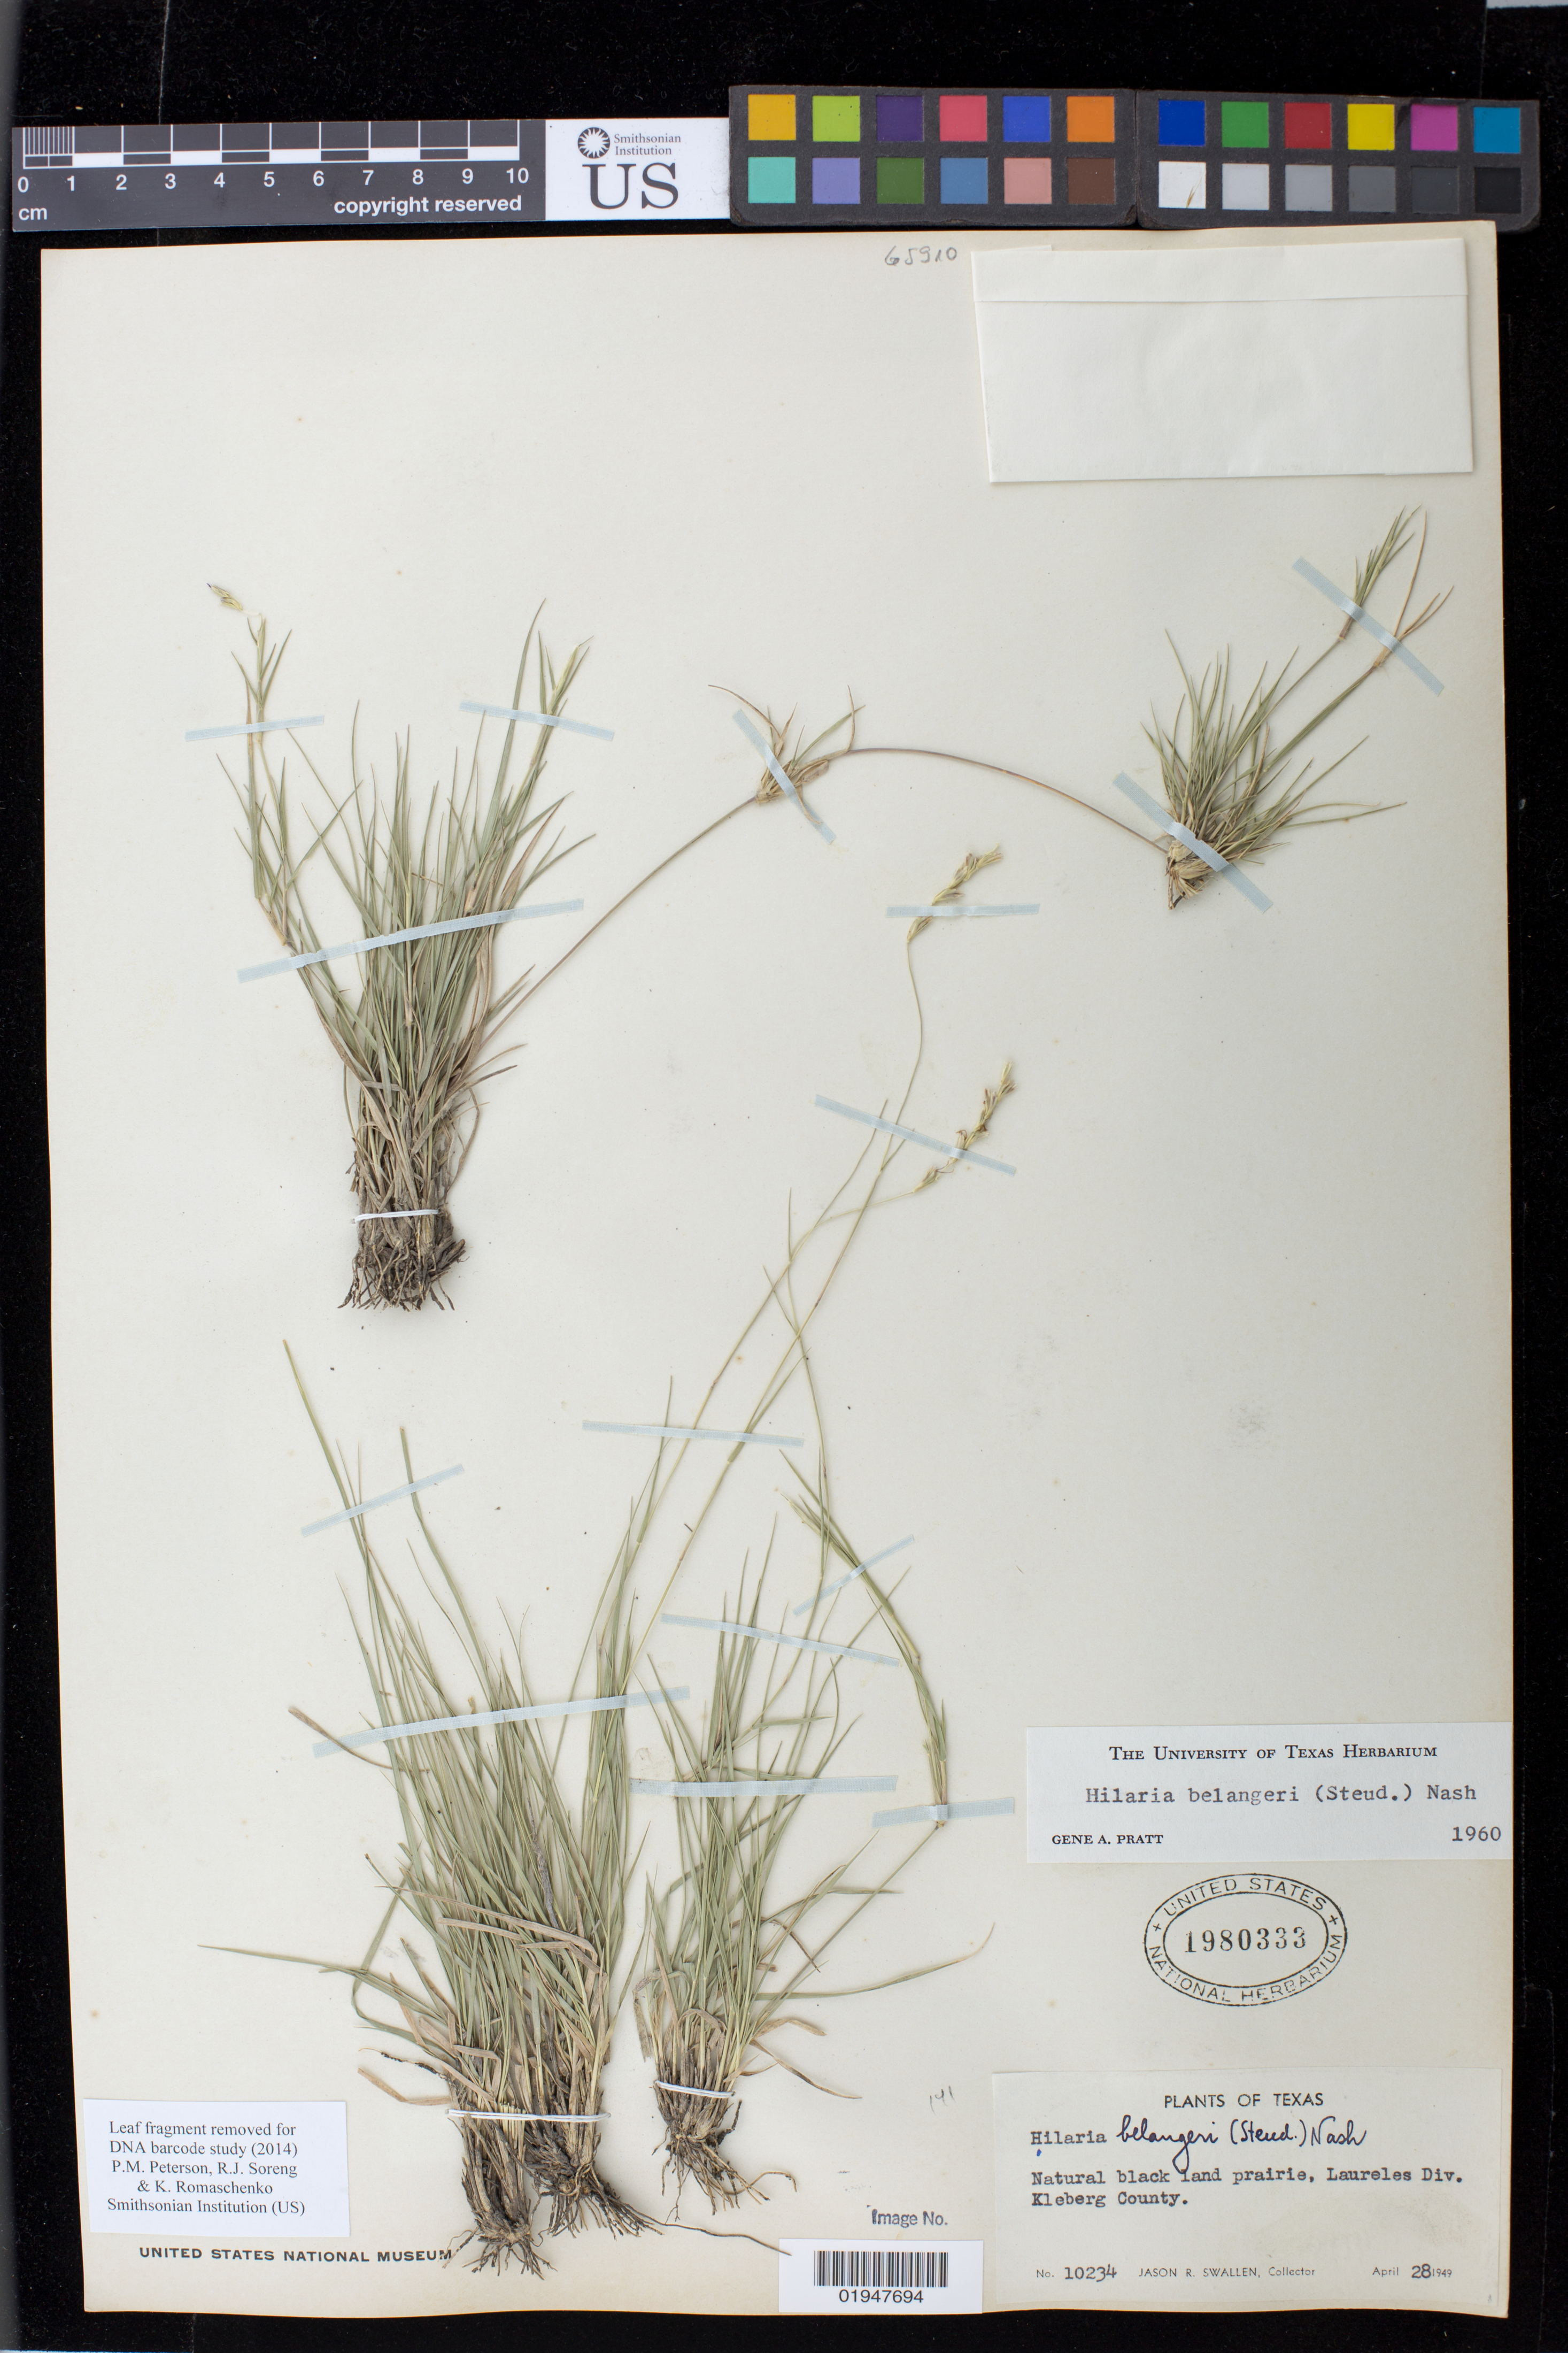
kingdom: Plantae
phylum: Tracheophyta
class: Liliopsida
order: Poales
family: Poaceae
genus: Hilaria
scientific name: Hilaria belangeri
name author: (Steud.) Nash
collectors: J. R. Swallen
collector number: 10234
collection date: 1949-04-28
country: United States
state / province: Texas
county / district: Kleberg County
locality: Laureles Div.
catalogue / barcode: US 1980333